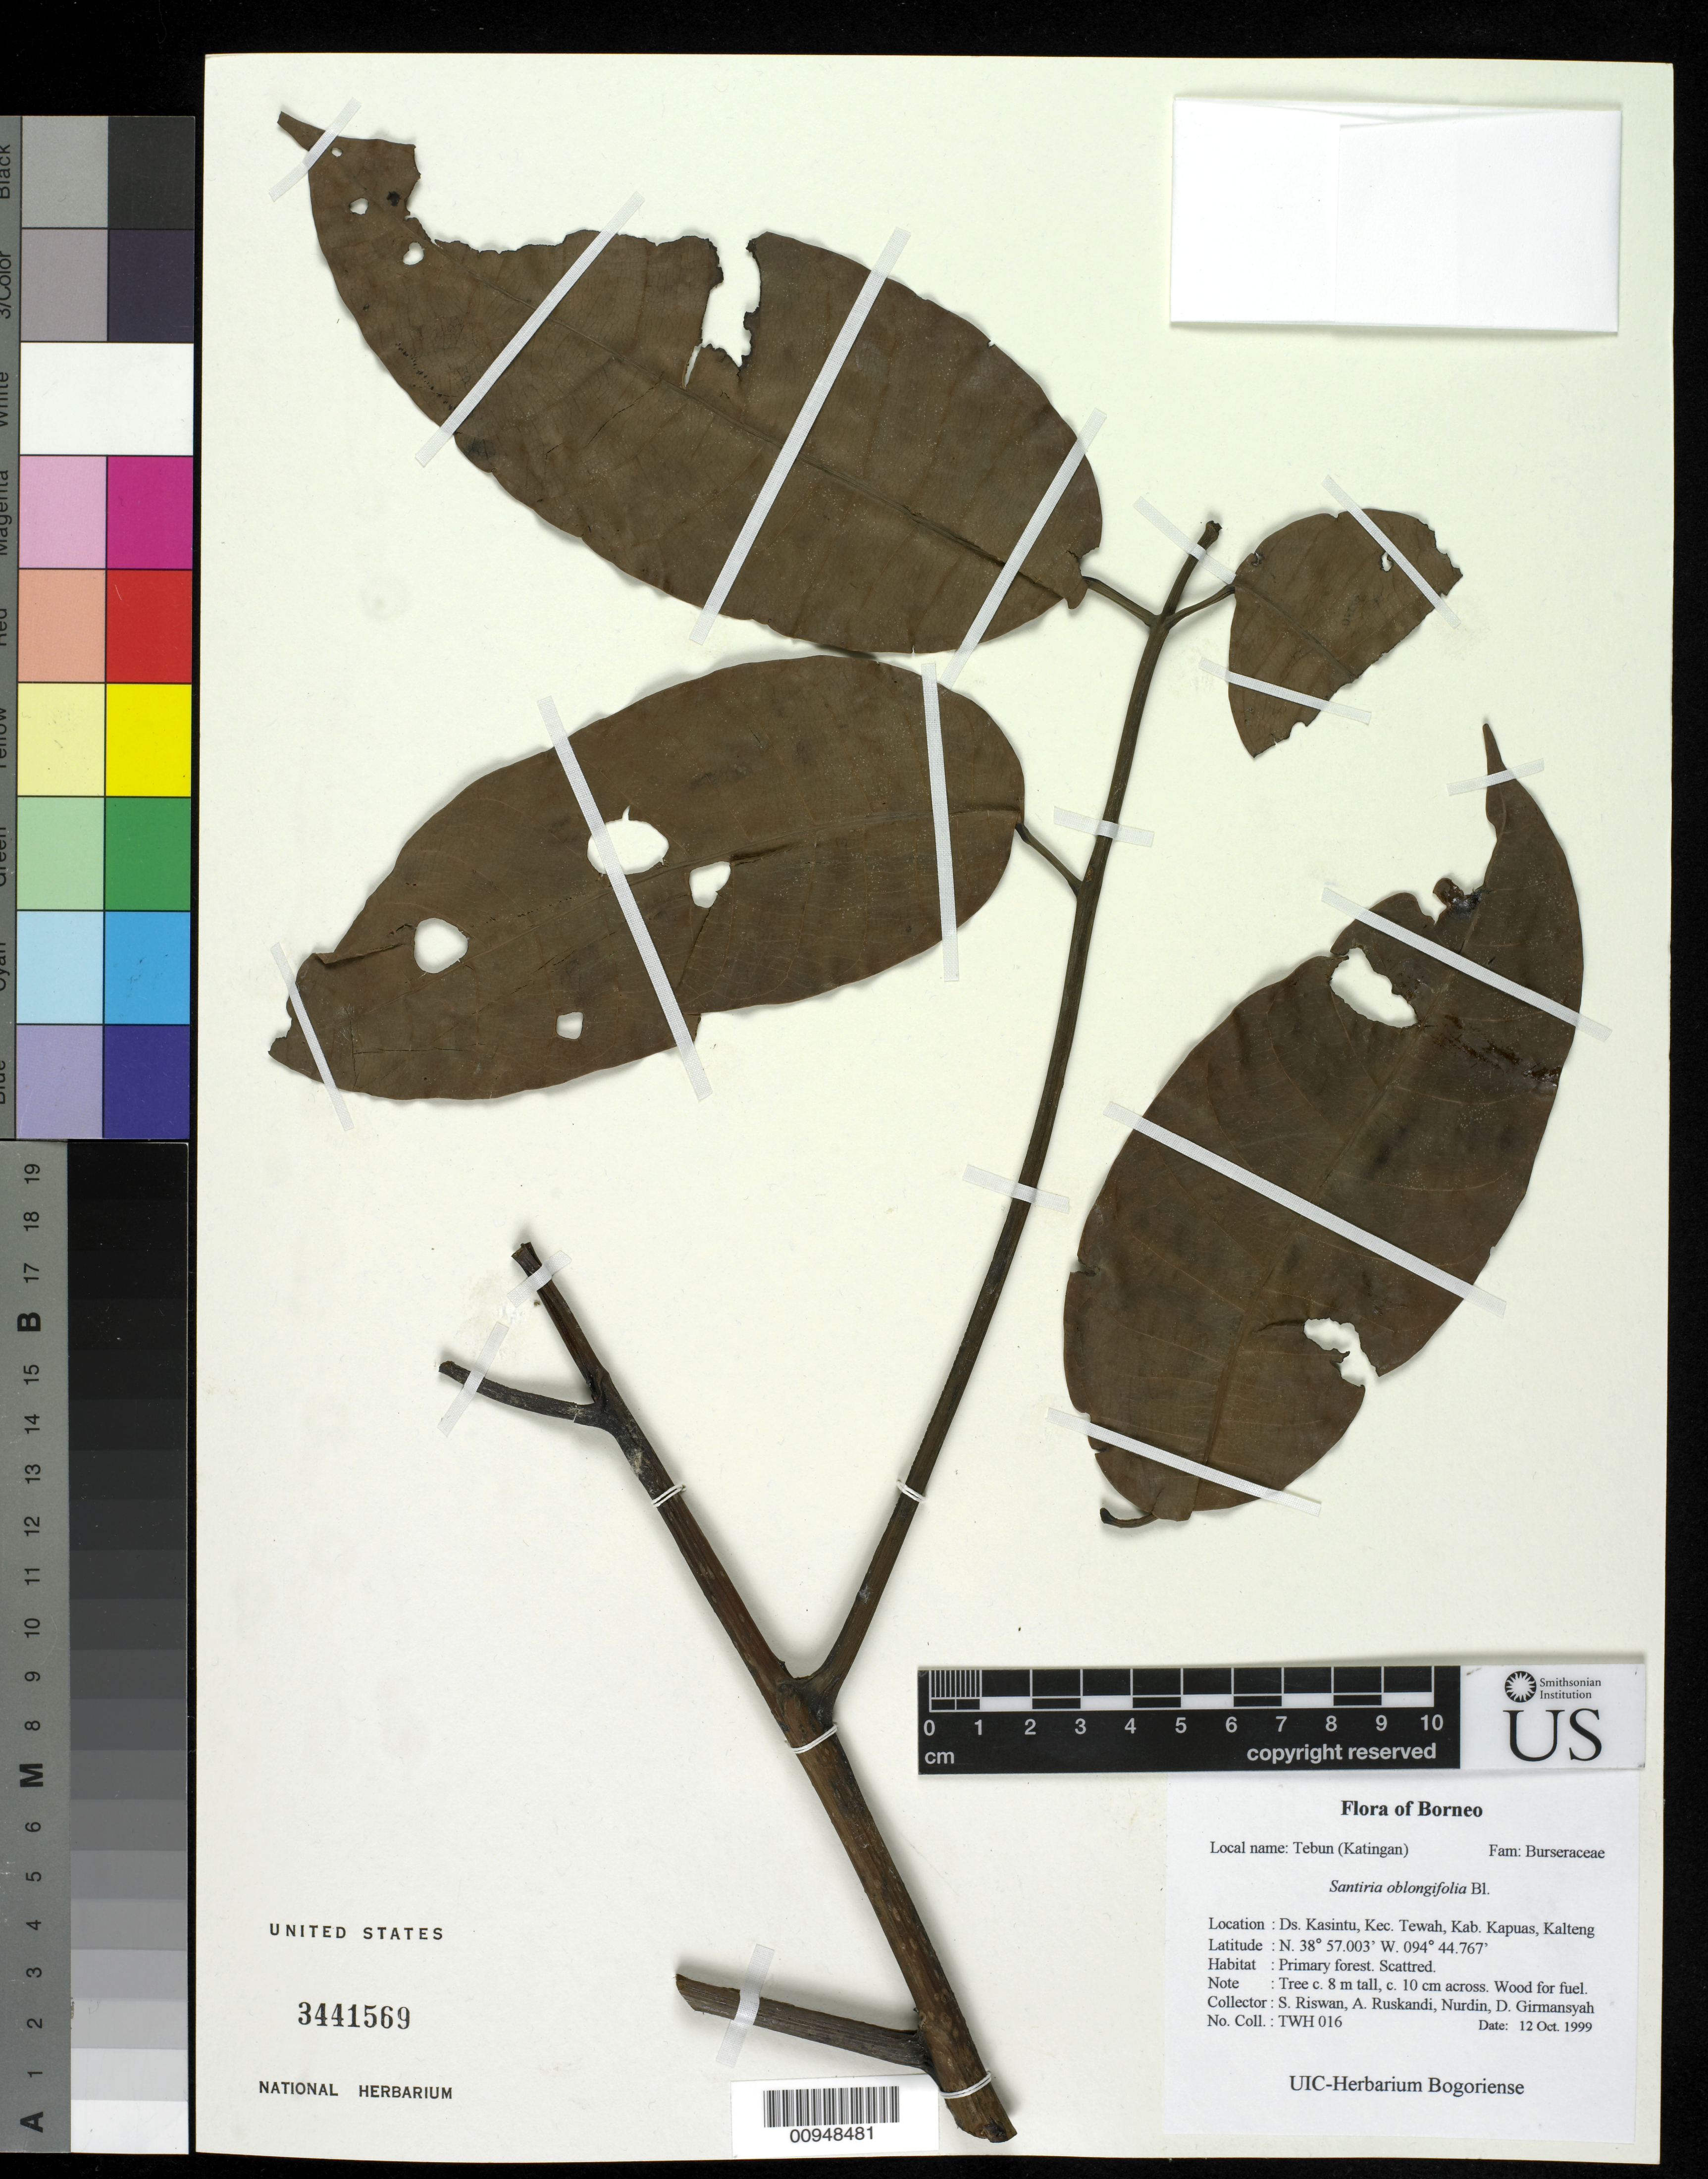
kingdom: Plantae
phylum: Tracheophyta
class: Magnoliopsida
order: Sapindales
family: Burseraceae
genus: Santiria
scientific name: Santiria oblongifolia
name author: Blume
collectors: S. Riswan, A. Ruskandi, Nurdin, D. & D. Girmansyah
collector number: TWH 016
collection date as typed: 12 Oct 1999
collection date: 1999-10-12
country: Indonesia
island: Borneo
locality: Ds. Kasintu, Kec. Tewah, Kab. Kapuas, Kalteng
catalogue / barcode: US 3441569